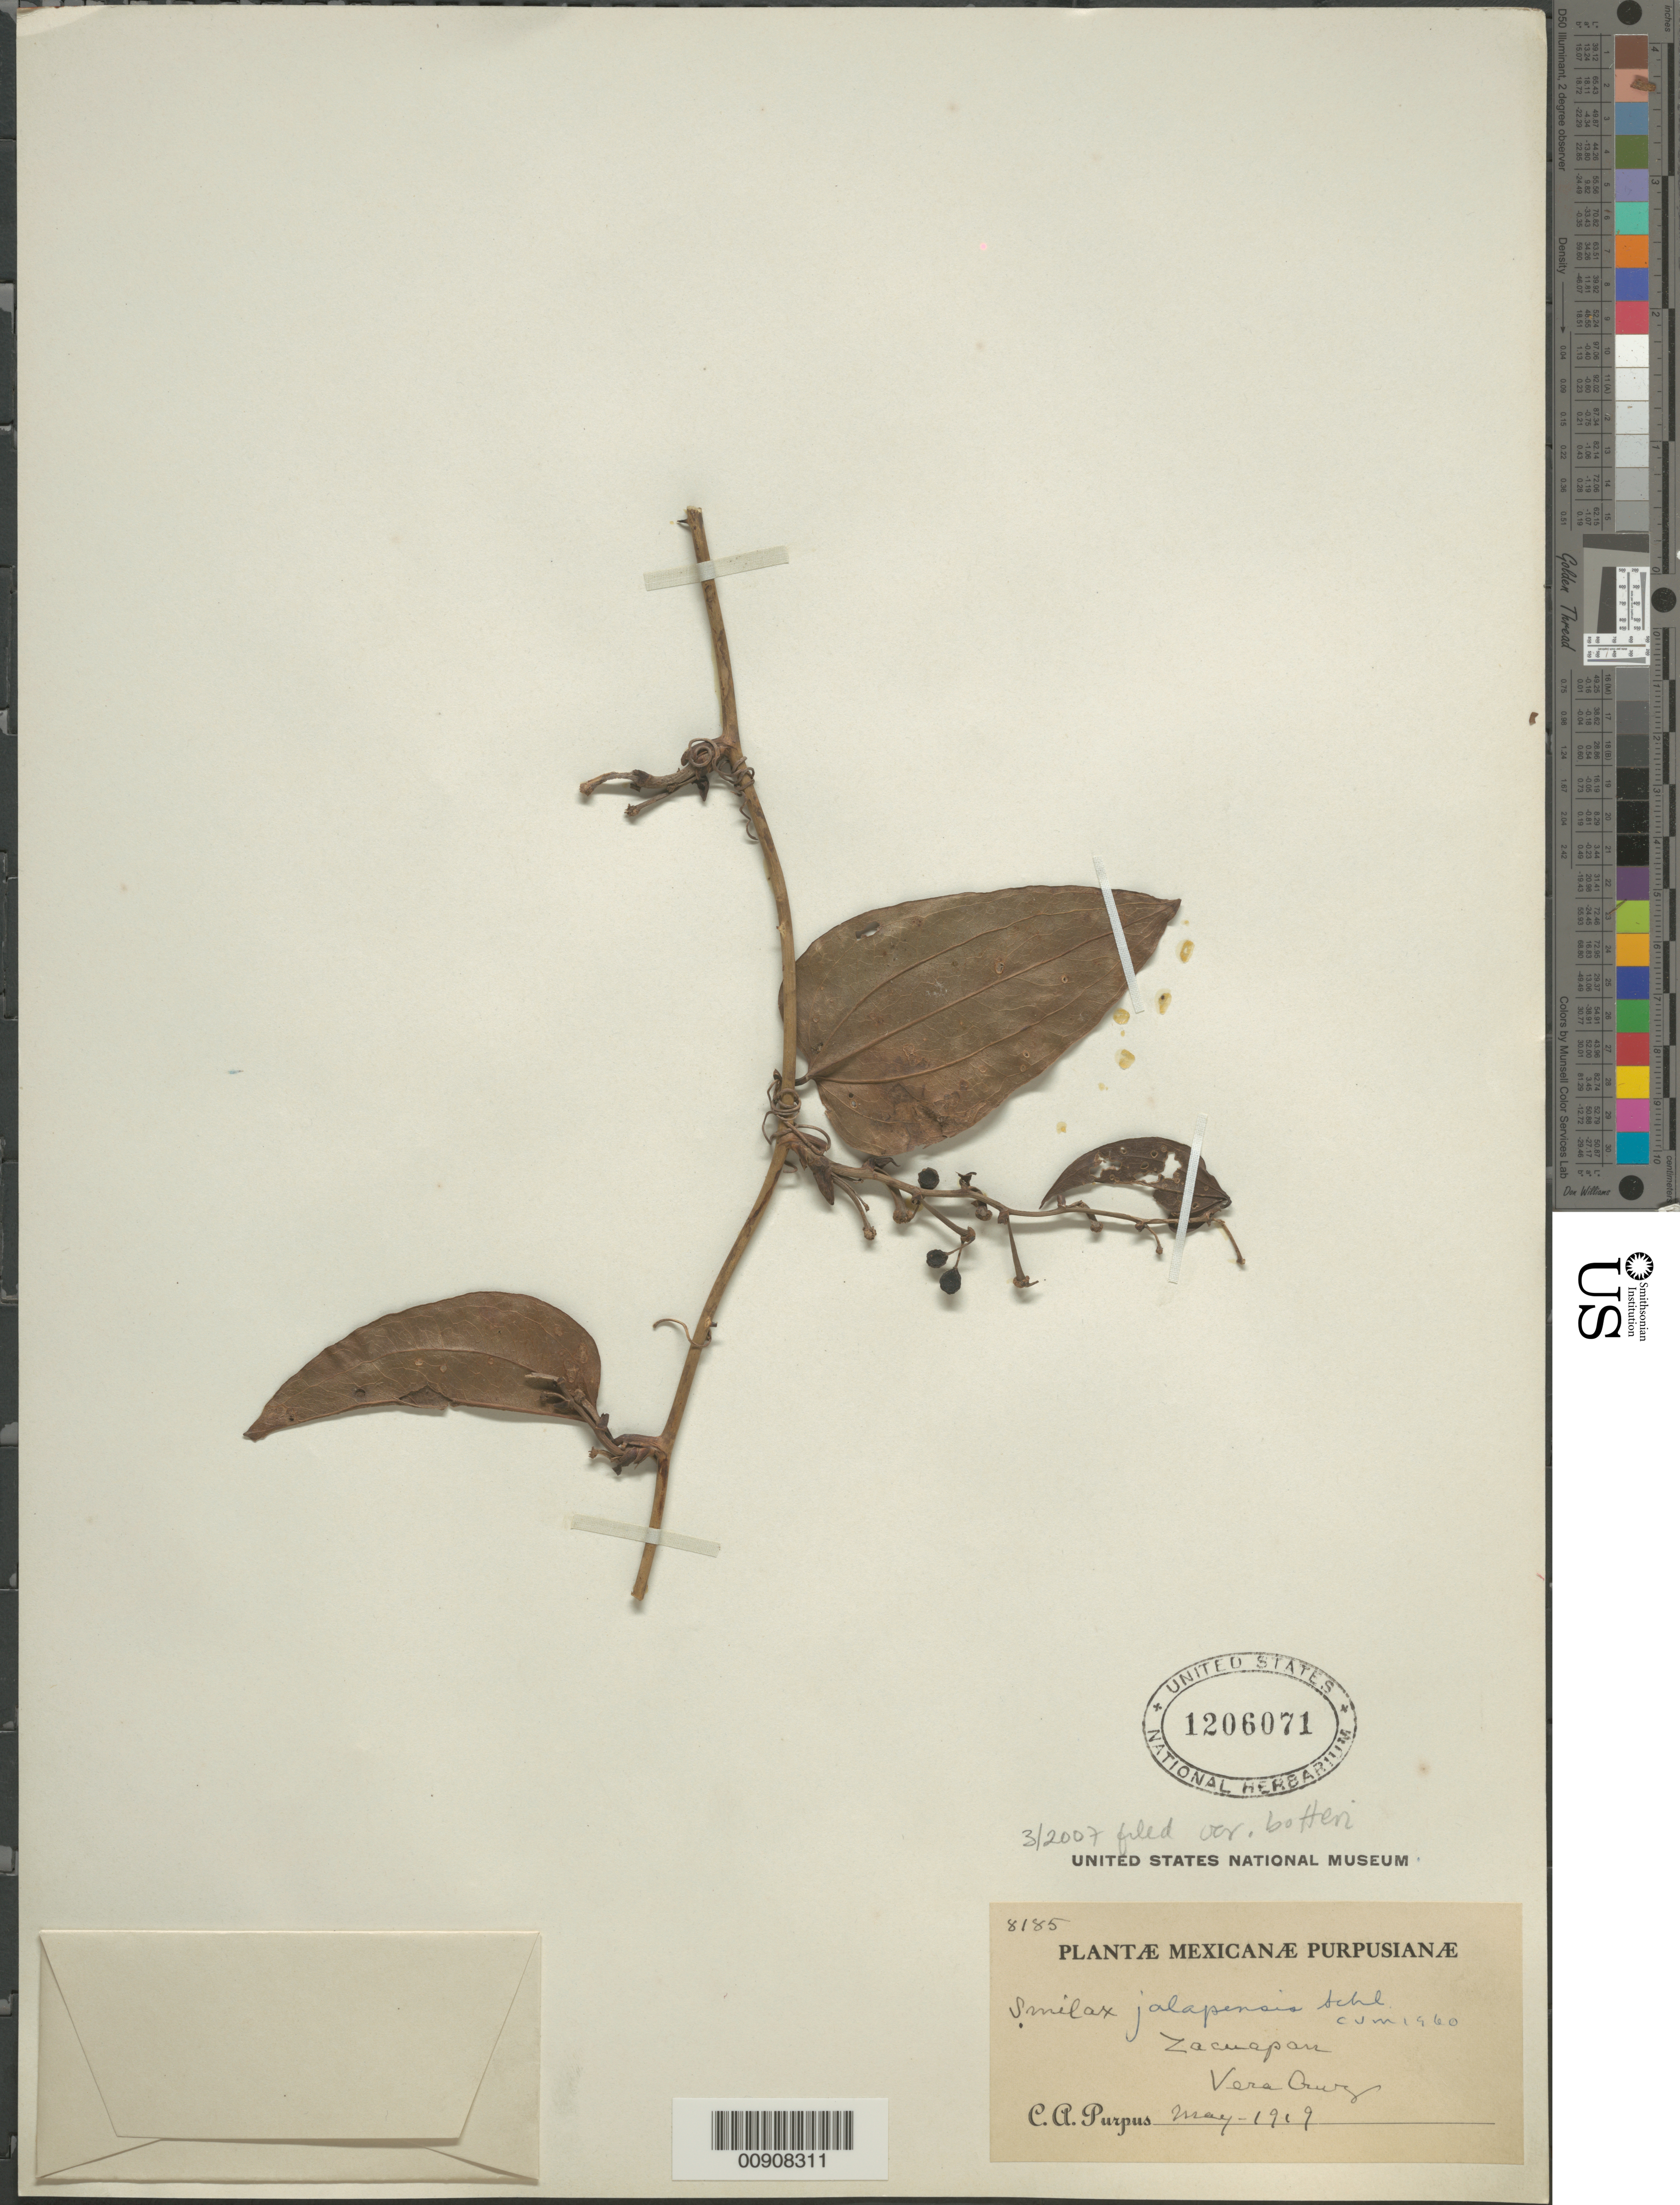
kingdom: Plantae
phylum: Tracheophyta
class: Liliopsida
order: Liliales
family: Smilacaceae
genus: Smilax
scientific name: Smilax jalapensis var. botteri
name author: (A. DC.) Killip & C.V. Morton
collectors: C. A. Purpus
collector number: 8185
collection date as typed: May 1919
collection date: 1919-05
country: Mexico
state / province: Veracruz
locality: Zacuapan, Veracruz.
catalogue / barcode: US 1206071